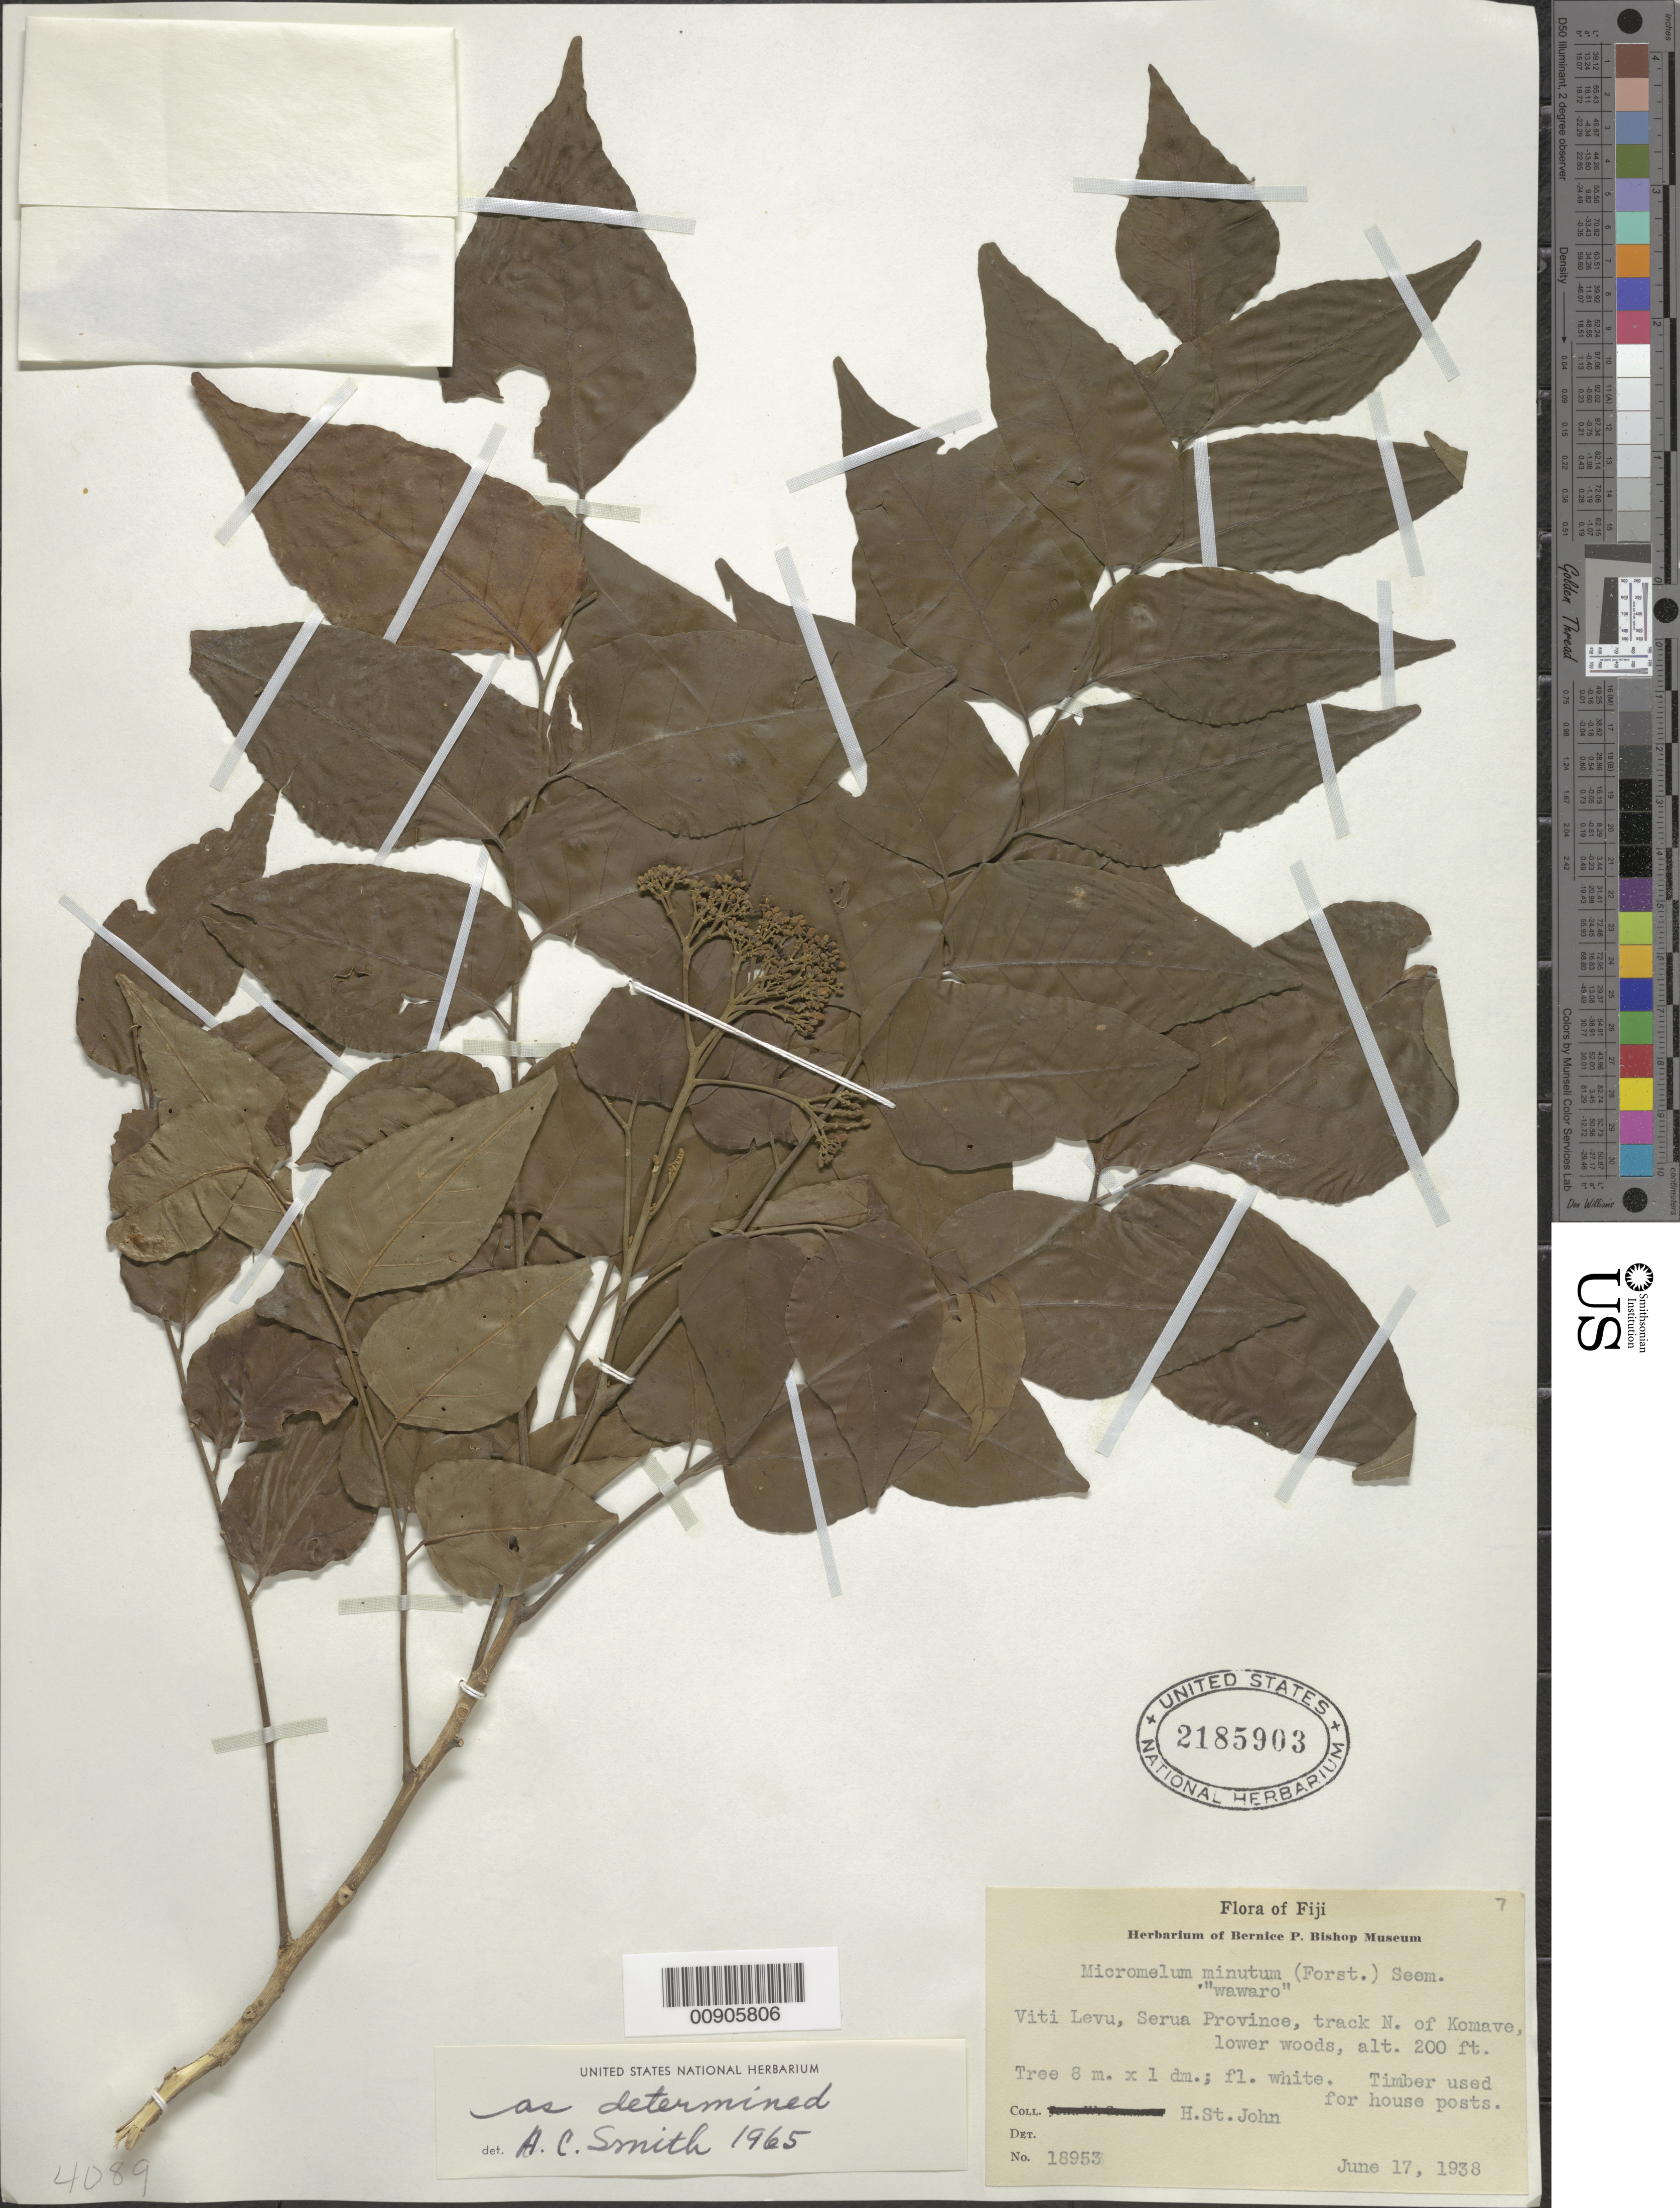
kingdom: Plantae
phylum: Tracheophyta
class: Magnoliopsida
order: Sapindales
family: Rutaceae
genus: Micromelum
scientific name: Micromelum minutum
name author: (G. Forst.) Wight & Arn.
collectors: H. St. John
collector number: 18953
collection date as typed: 17 Jun 1938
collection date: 1938-06-17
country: Fiji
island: Vanua Levu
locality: Serua Province, track N. of Komave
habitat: woods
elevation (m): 61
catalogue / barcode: US 2185903